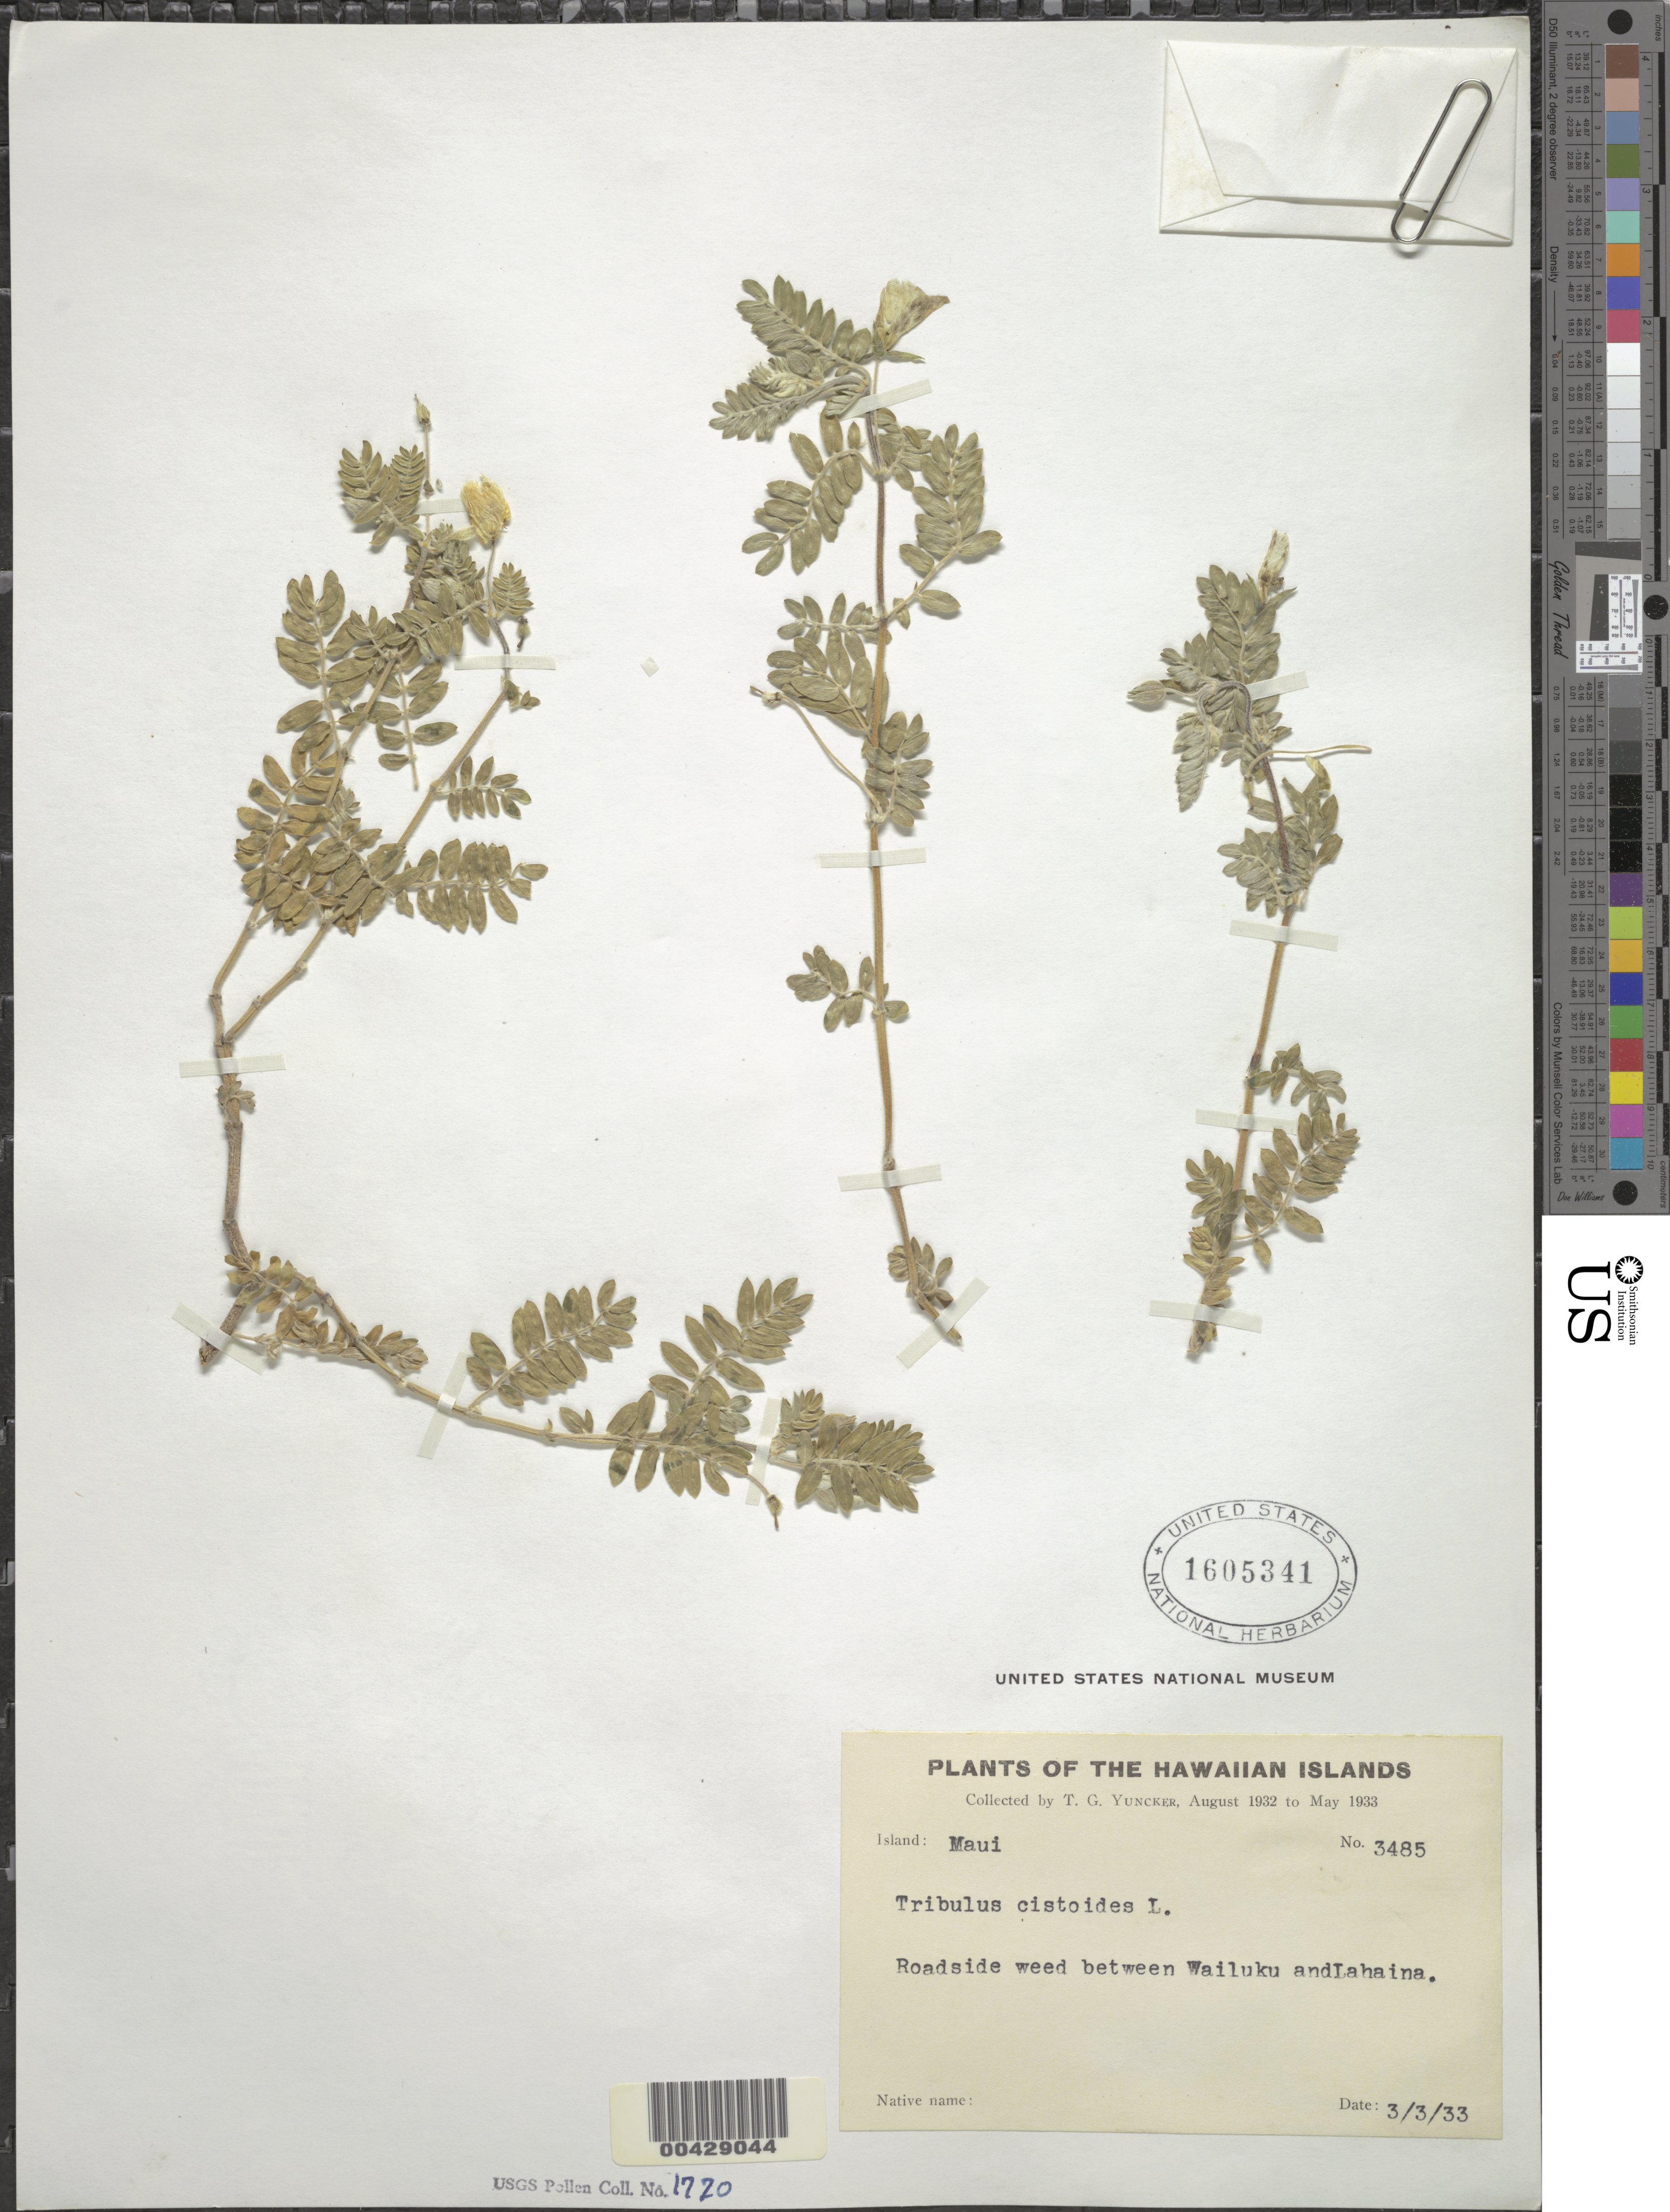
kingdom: Plantae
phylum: Tracheophyta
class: Magnoliopsida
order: Zygophyllales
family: Zygophyllaceae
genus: Tribulus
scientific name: Tribulus cistoides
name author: L.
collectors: T. G. Yuncker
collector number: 3485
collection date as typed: Aug 1932 to May 1933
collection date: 1932-08/1933-05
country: United States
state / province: Hawaii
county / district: Maui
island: Maui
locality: Between Wailuku and Lahaina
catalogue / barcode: US 1605341